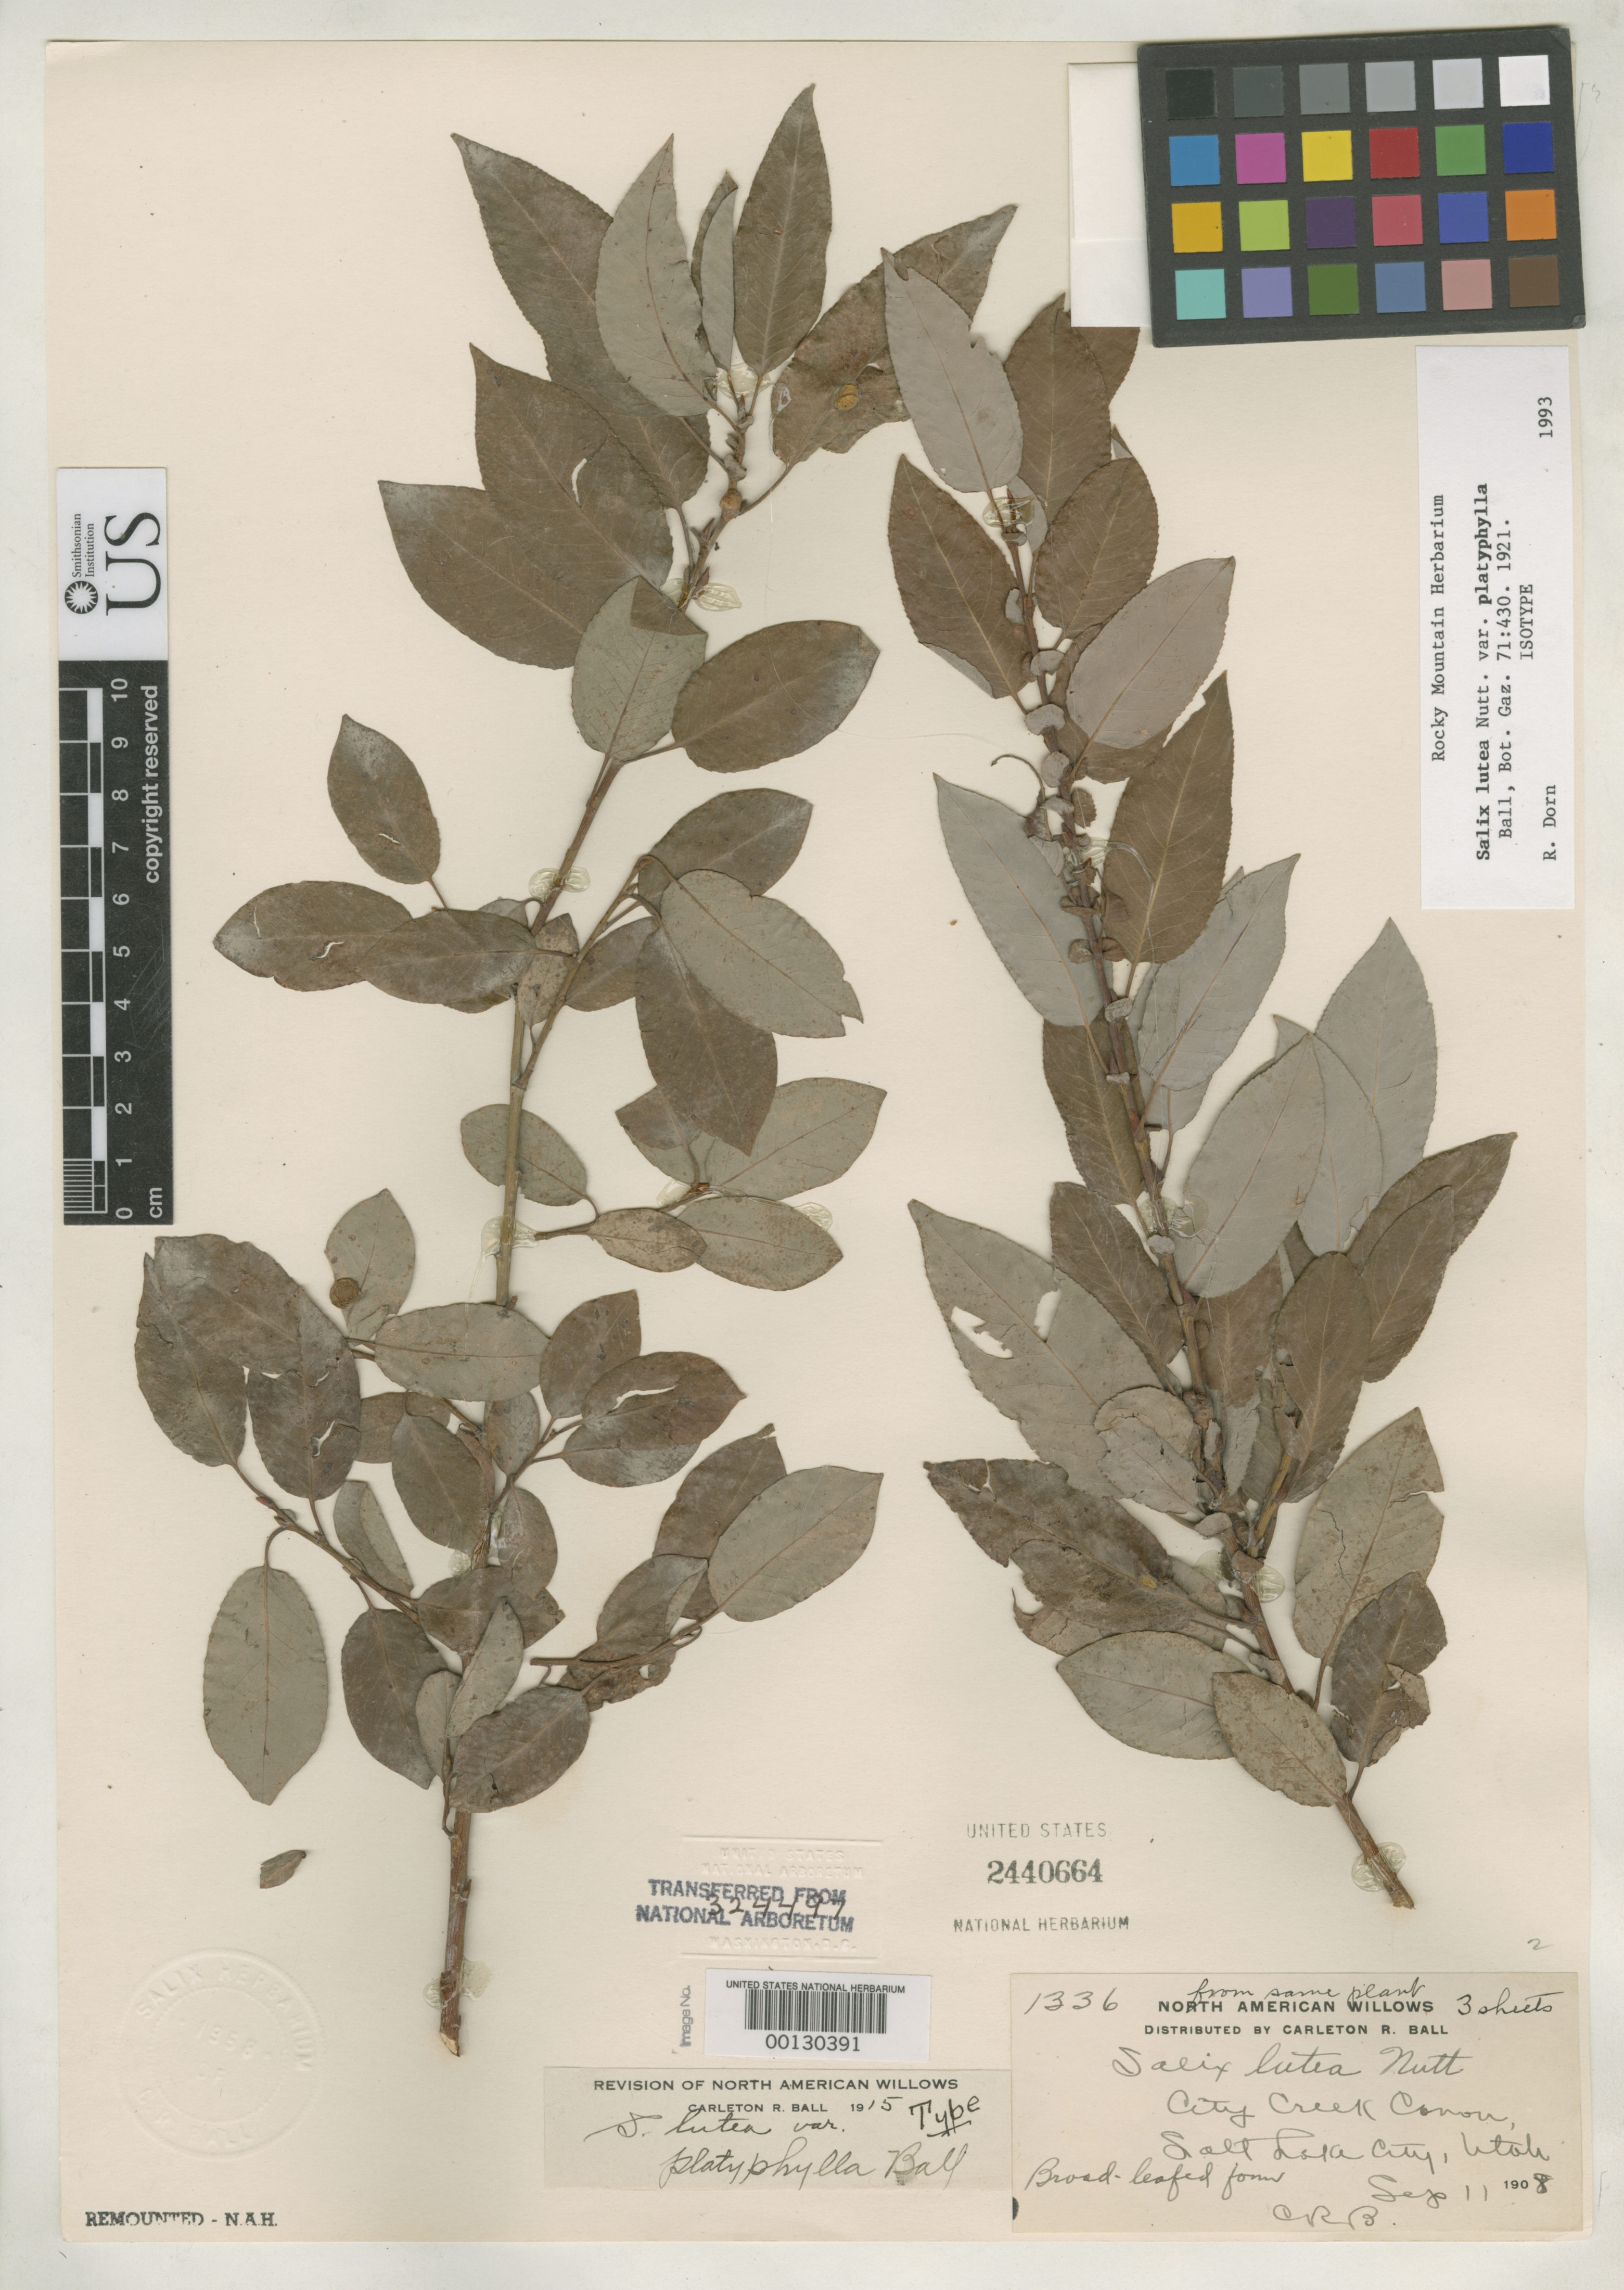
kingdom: Plantae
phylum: Tracheophyta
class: Magnoliopsida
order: Malpighiales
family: Salicaceae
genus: Salix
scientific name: Salix lutea var. platyphylla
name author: C.R. Ball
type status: Isotype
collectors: C. R. Ball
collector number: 1336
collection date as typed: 11 Sep 1908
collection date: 1908-09-11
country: United States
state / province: Utah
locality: City Creek Canyon, Salt Lake City.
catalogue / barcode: US 2440664